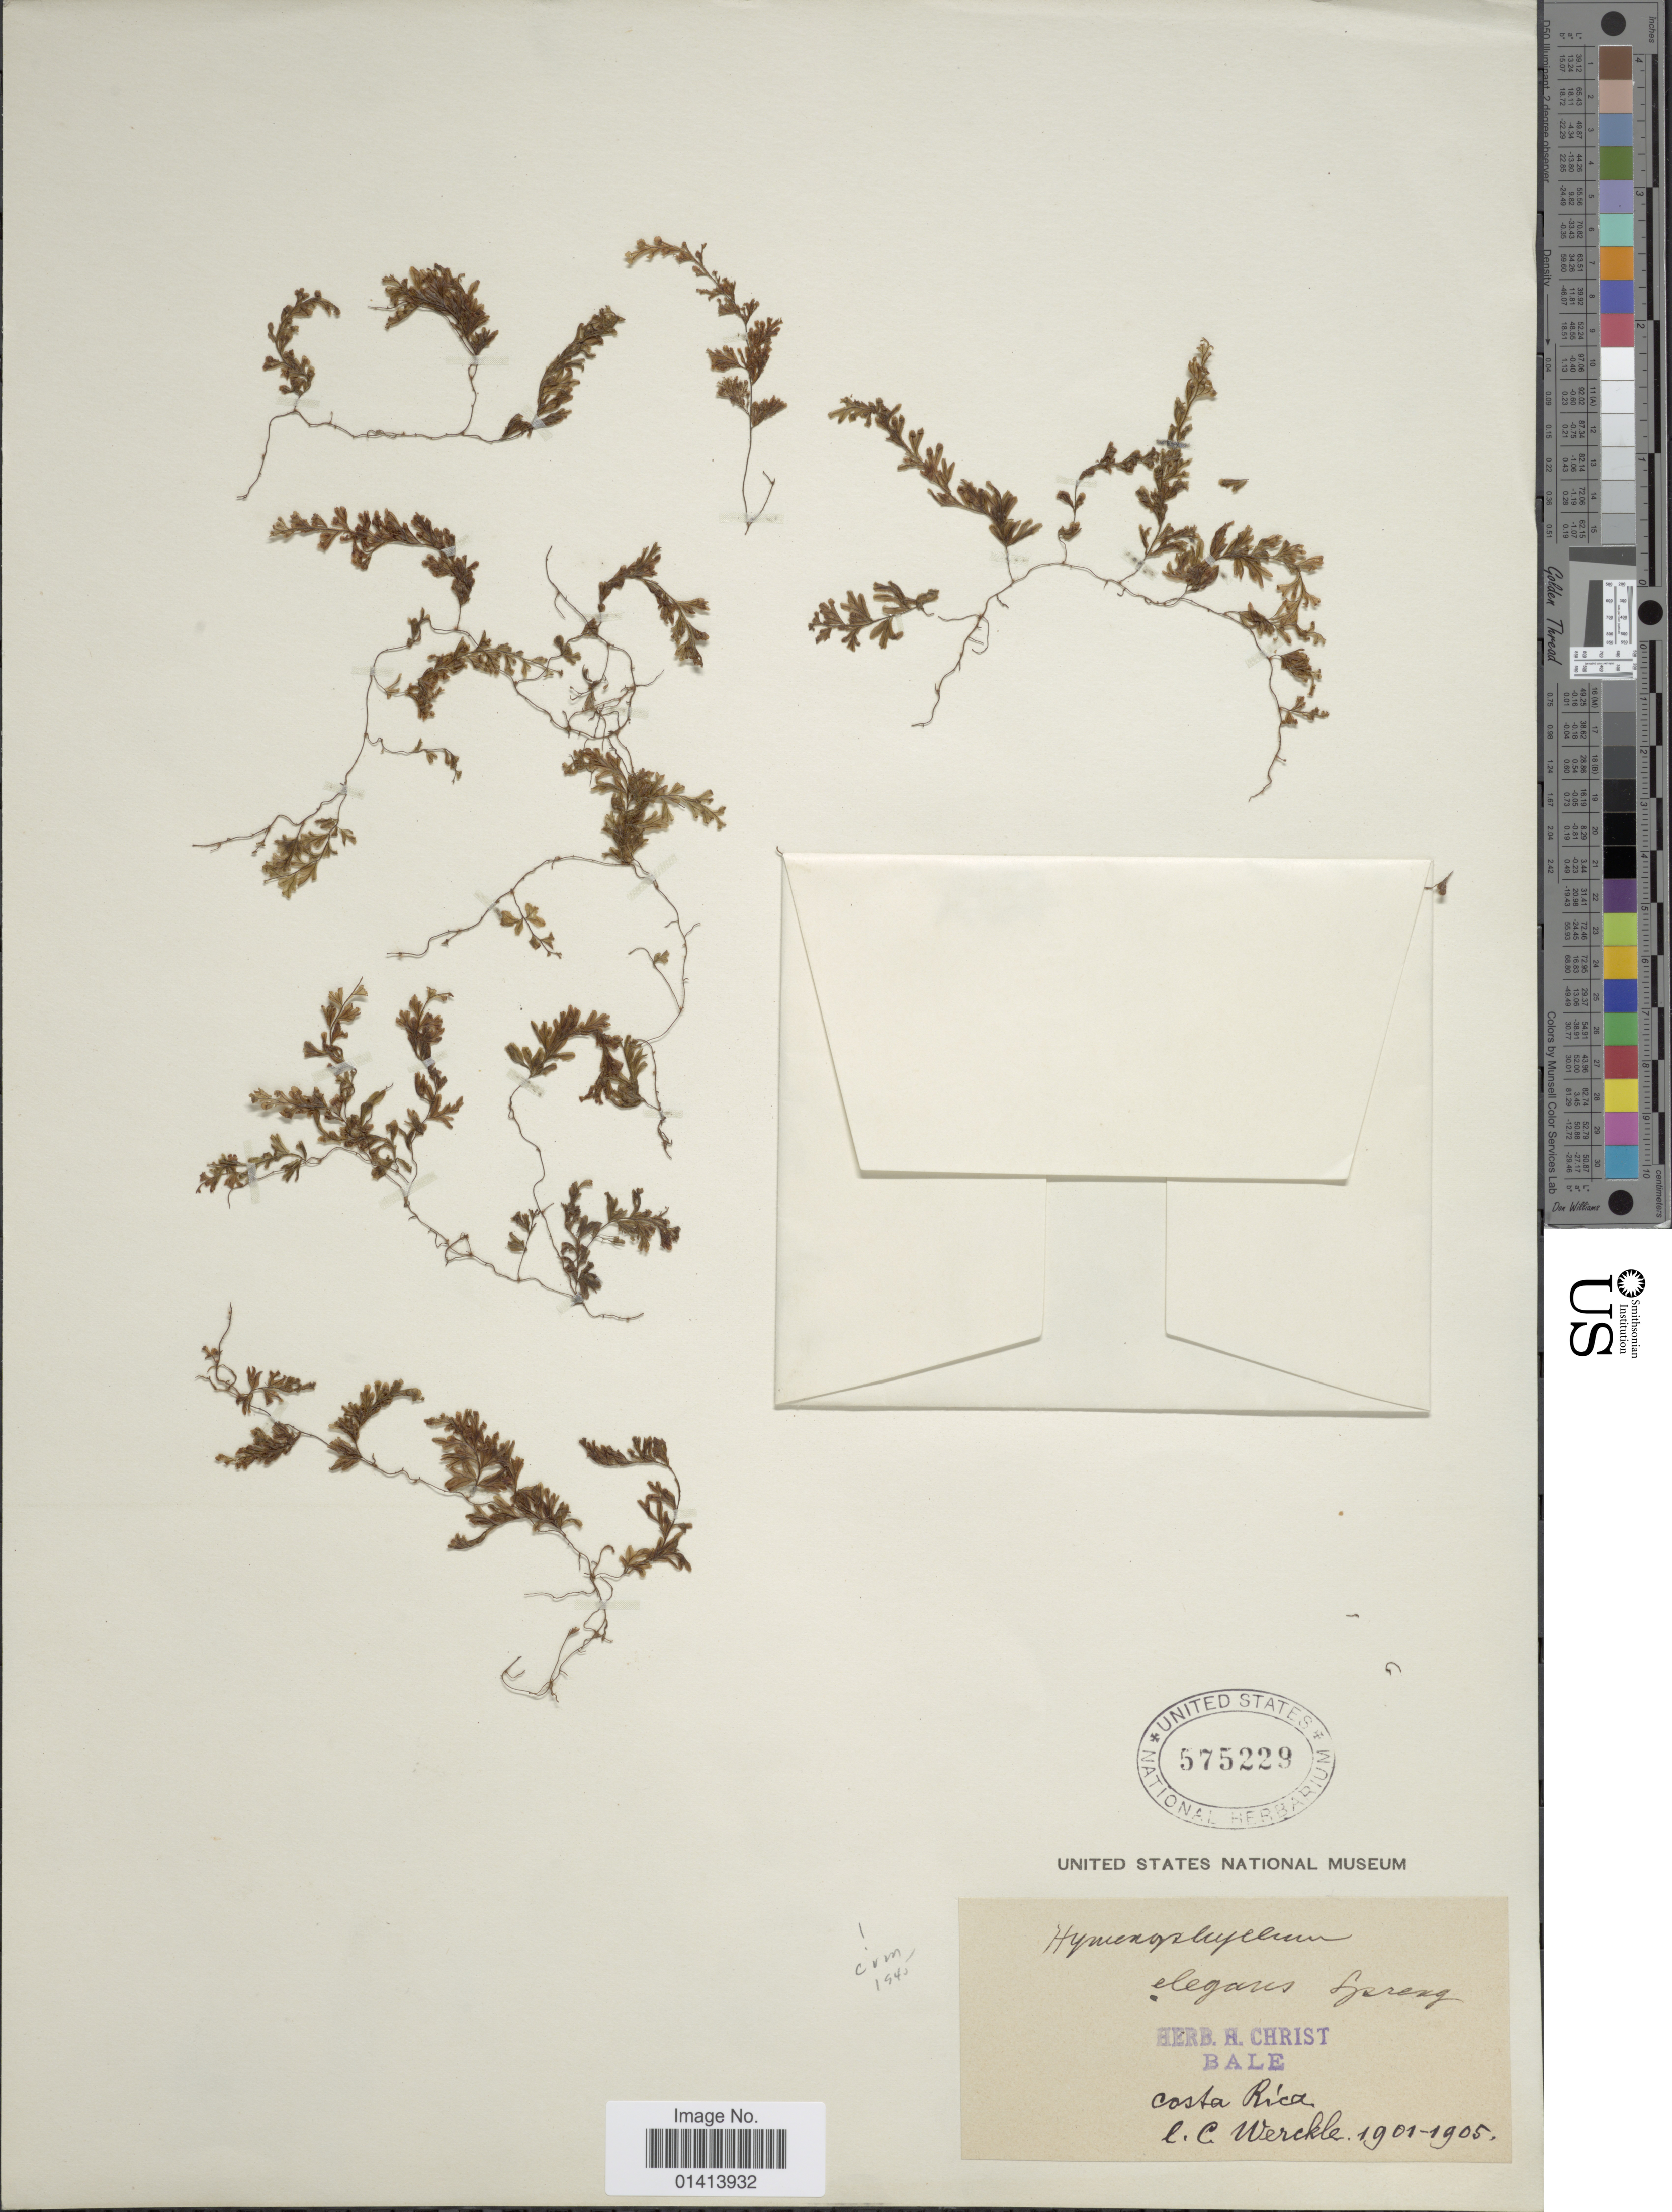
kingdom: Plantae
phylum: Tracheophyta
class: Polypodiopsida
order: Hymenophyllales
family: Hymenophyllaceae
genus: Hymenophyllum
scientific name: Hymenophyllum elegans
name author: Spreng.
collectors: C. C Wercklé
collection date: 1901/1905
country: Costa Rica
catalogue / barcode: US 575229